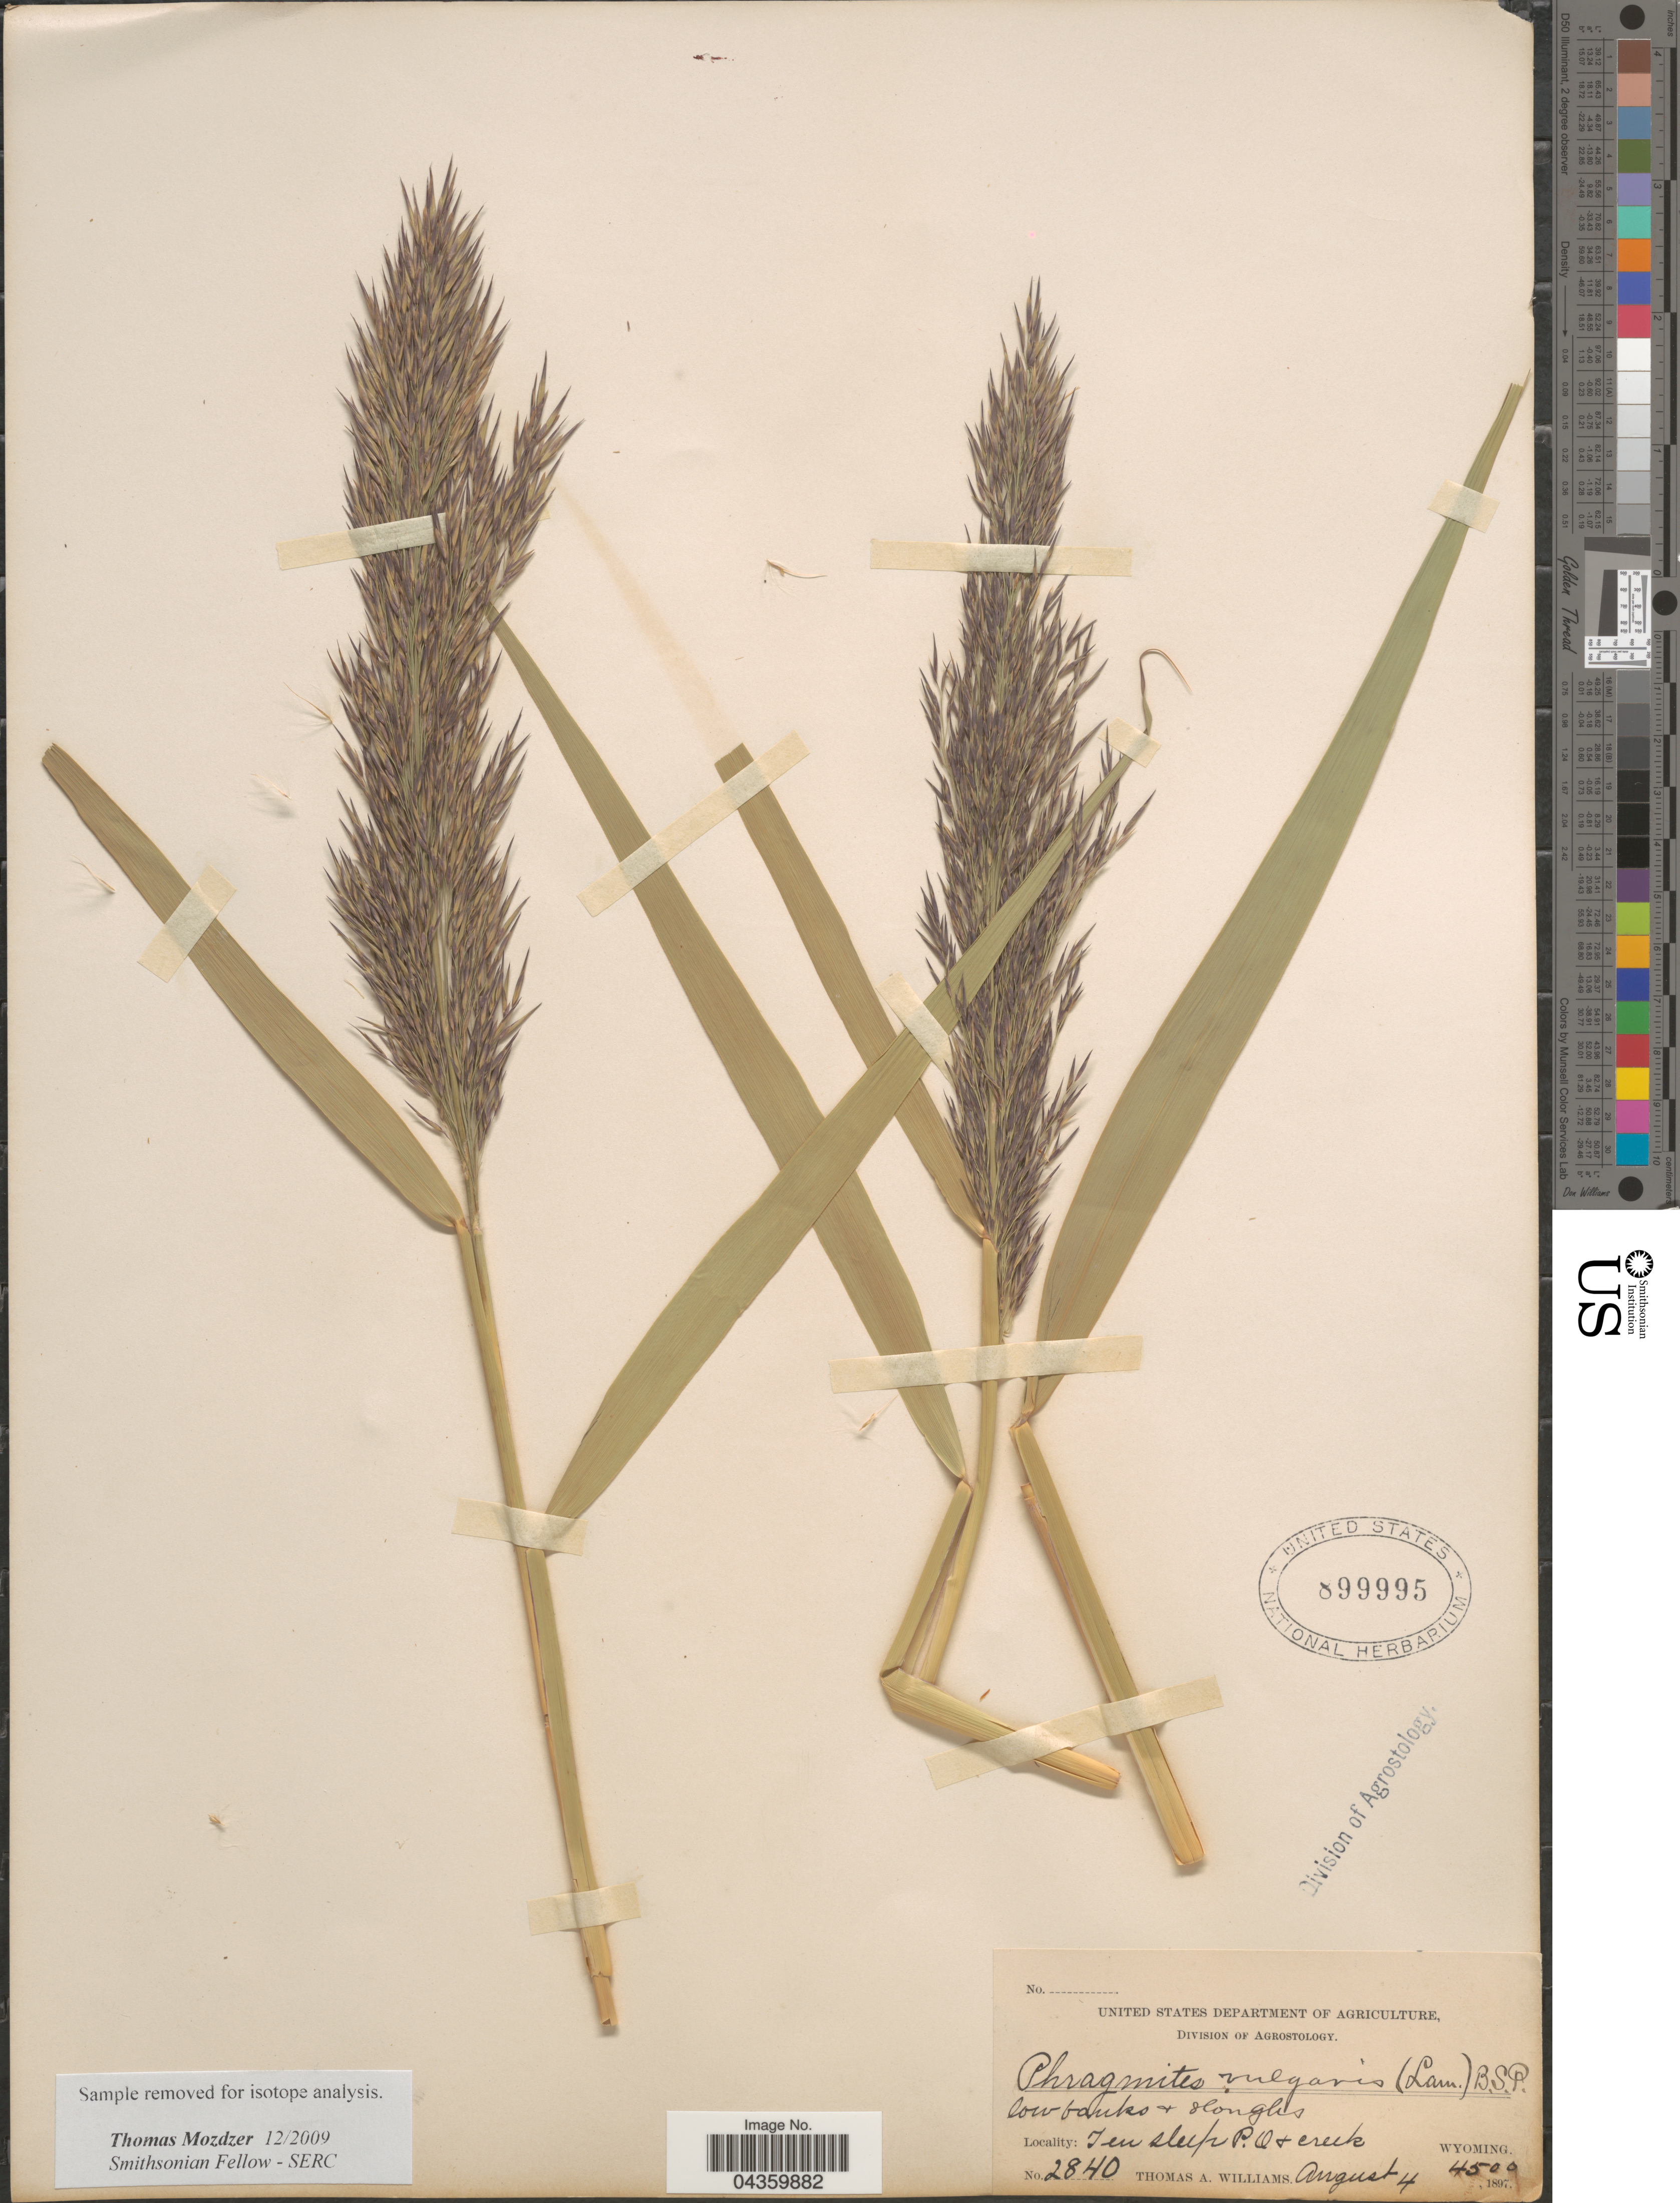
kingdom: Plantae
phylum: Tracheophyta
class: Liliopsida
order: Poales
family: Poaceae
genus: Phragmites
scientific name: Phragmites australis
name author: (Cav.) Trin. ex Steud.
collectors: T. A. Williams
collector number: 2840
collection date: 1897-08-04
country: United States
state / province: Wyoming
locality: Low banks & sloughs. Ten Sleep P.Q + creek.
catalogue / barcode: US 899995